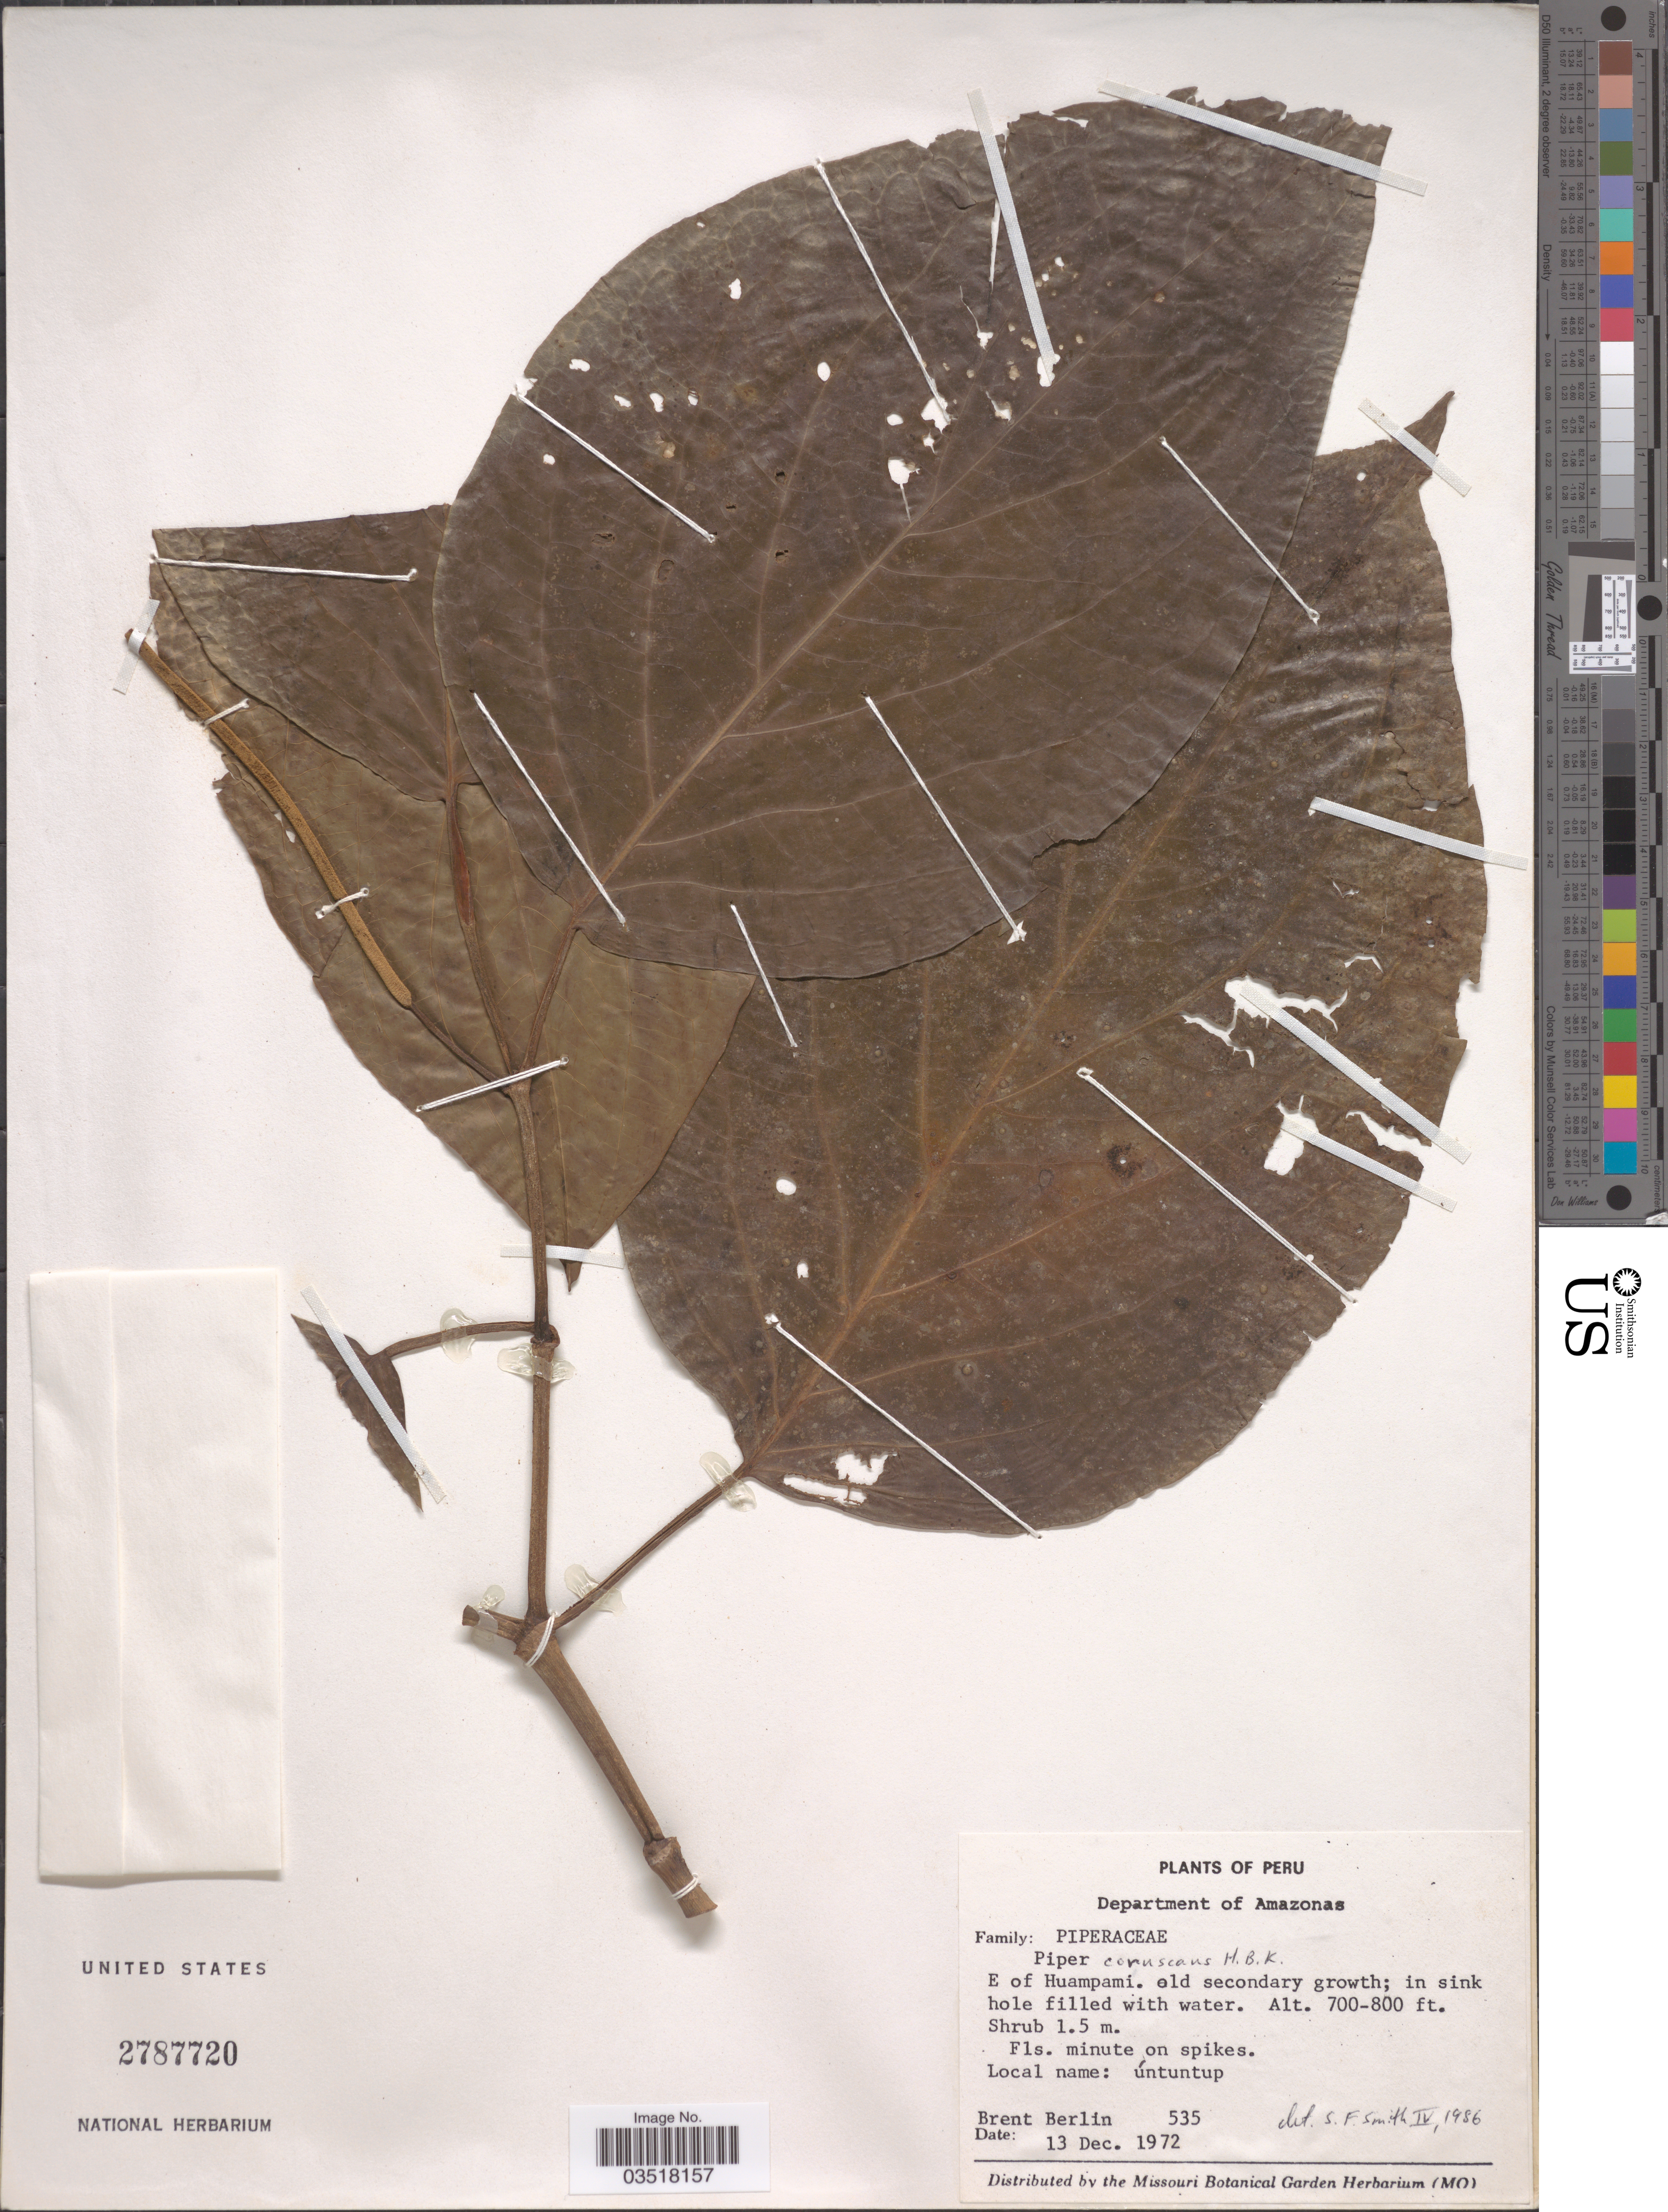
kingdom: Plantae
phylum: Tracheophyta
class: Magnoliopsida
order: Piperales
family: Piperaceae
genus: Piper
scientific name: Piper coruscans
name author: Kunth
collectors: B. Berlin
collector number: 535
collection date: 1972-12-13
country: Peru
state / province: Amazonas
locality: Department of Amazonas. E of Huampami.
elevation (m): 213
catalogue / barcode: US 2787720